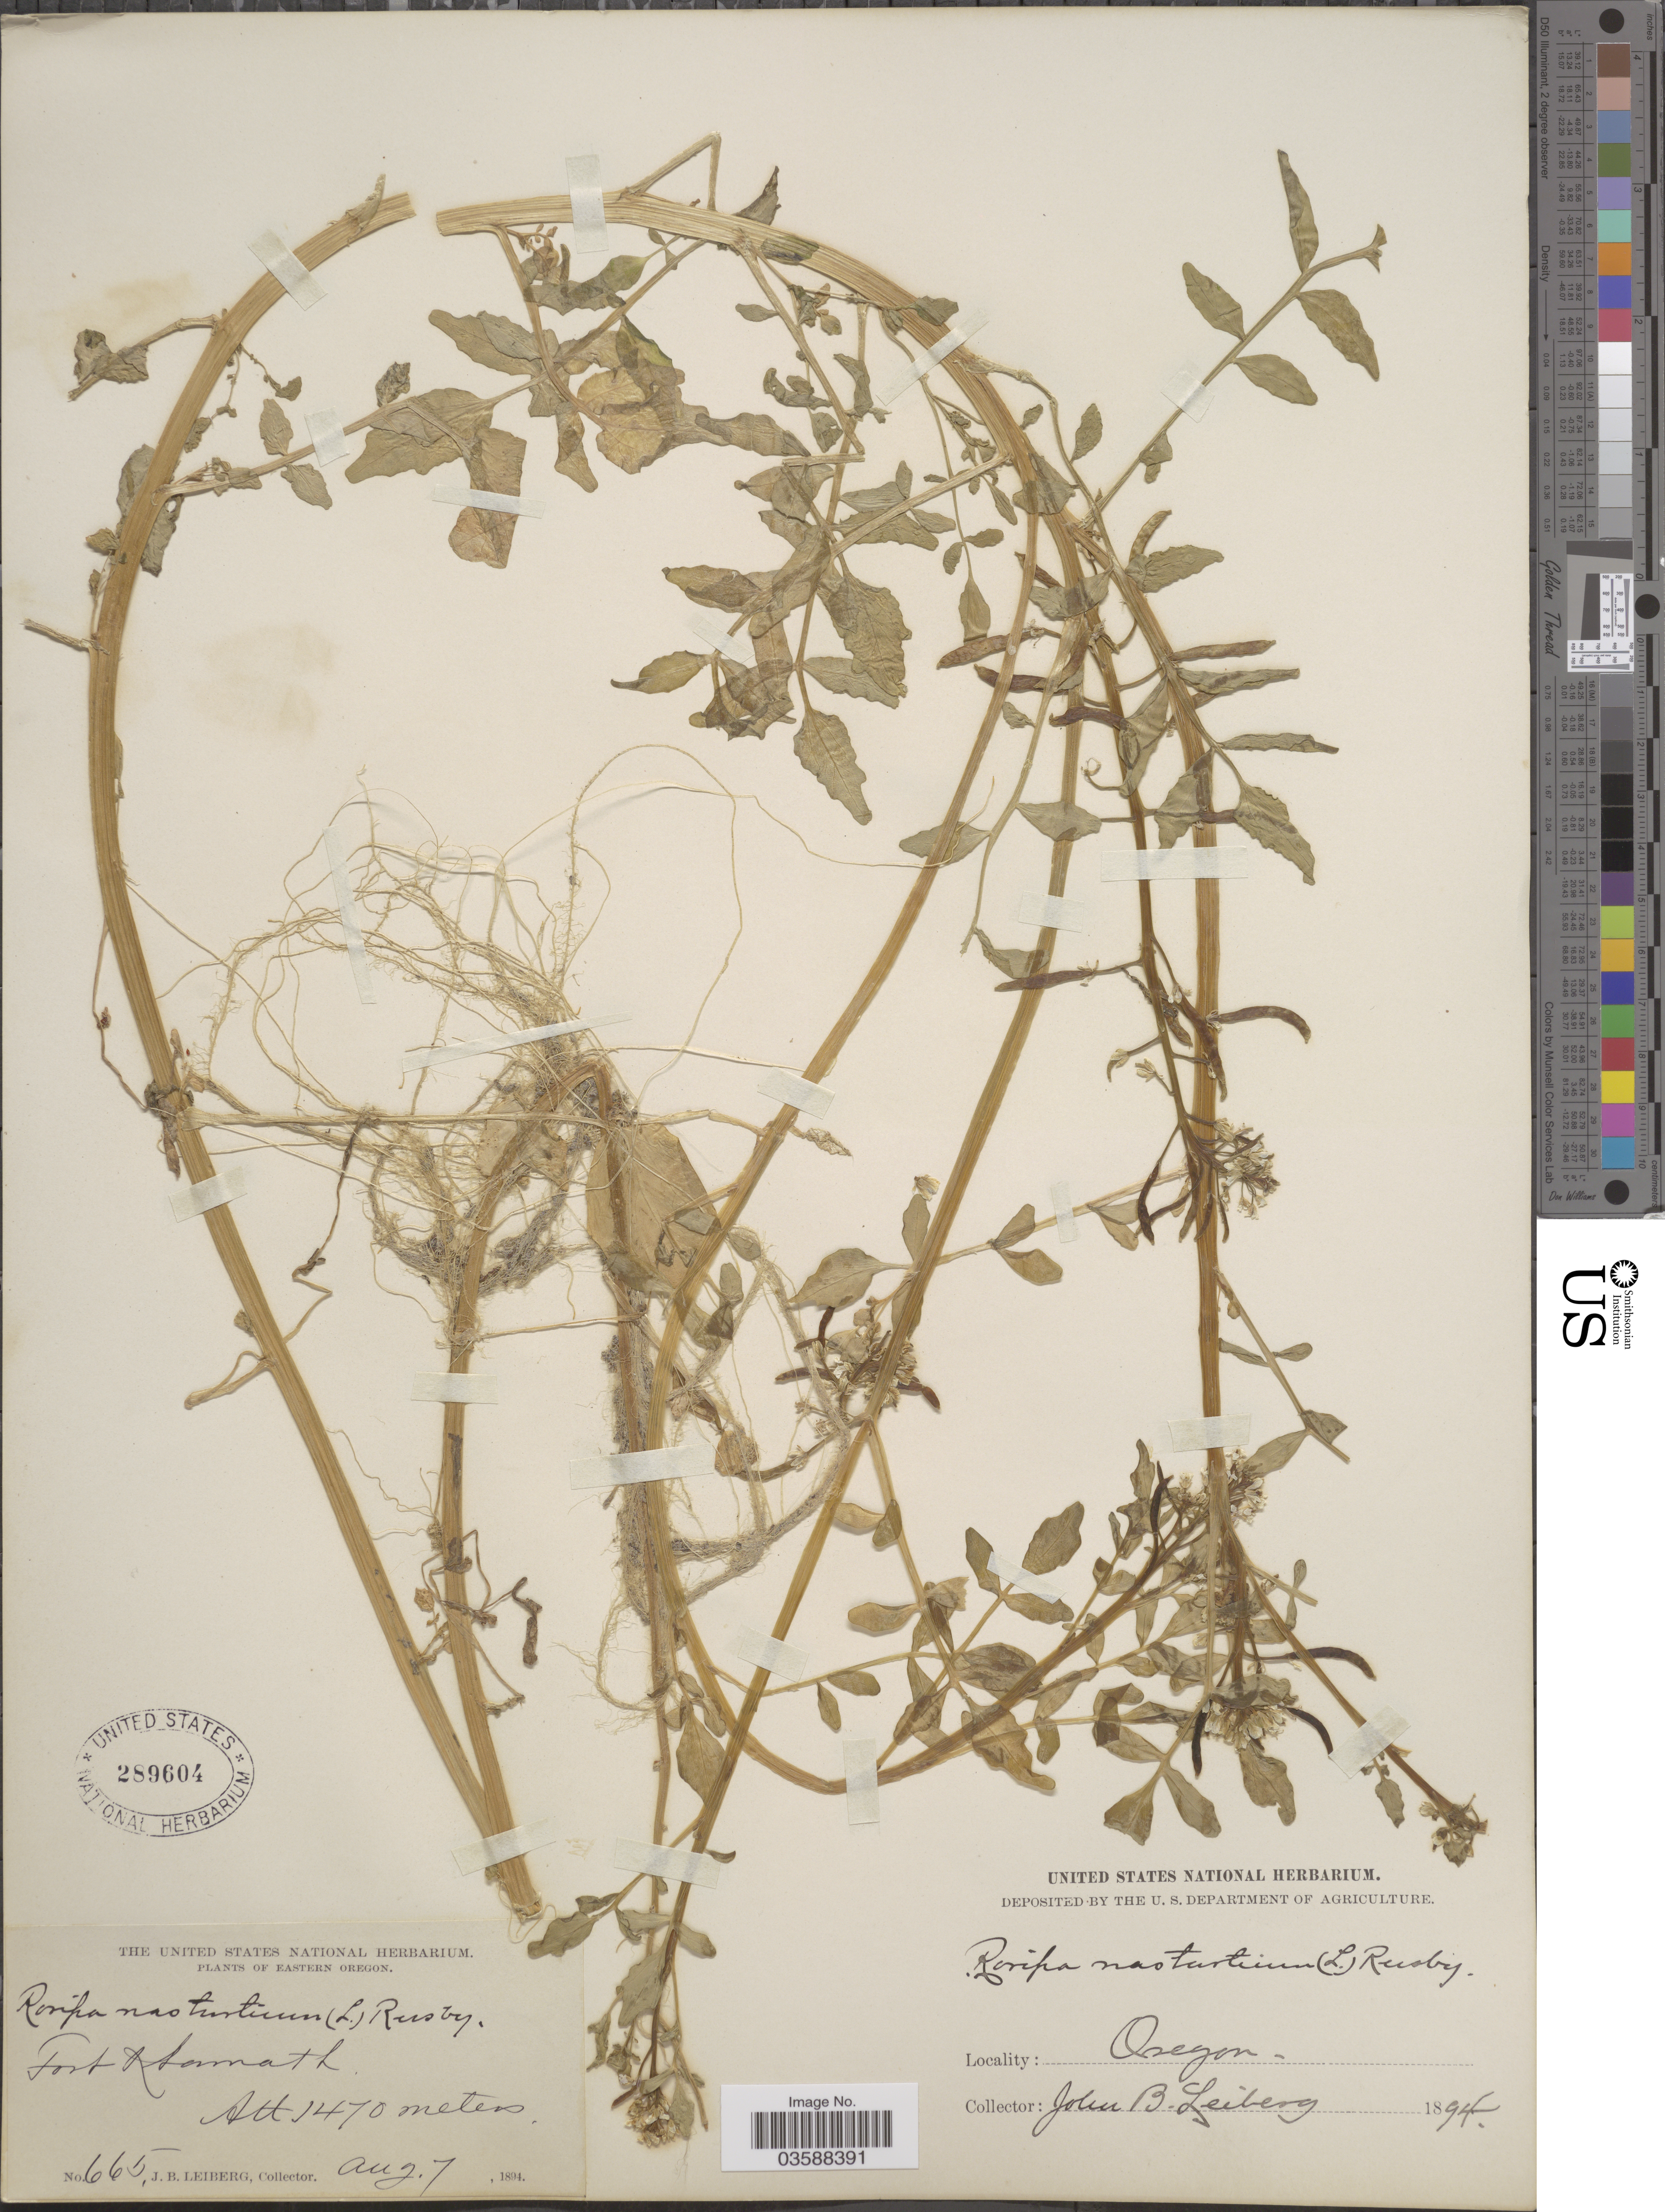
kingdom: Plantae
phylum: Tracheophyta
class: Magnoliopsida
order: Brassicales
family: Brassicaceae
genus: Nasturtium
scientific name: Nasturtium officinale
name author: R. Br.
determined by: Strong, M. T., (US), Smithsonian Institution - National Museum of Natural History (UNITED STATES)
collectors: J. B. Leiberg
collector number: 665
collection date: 1894-08-07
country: United States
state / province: Oregon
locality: Eastern Oregon, Fort Klamath.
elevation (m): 1470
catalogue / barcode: US 289604